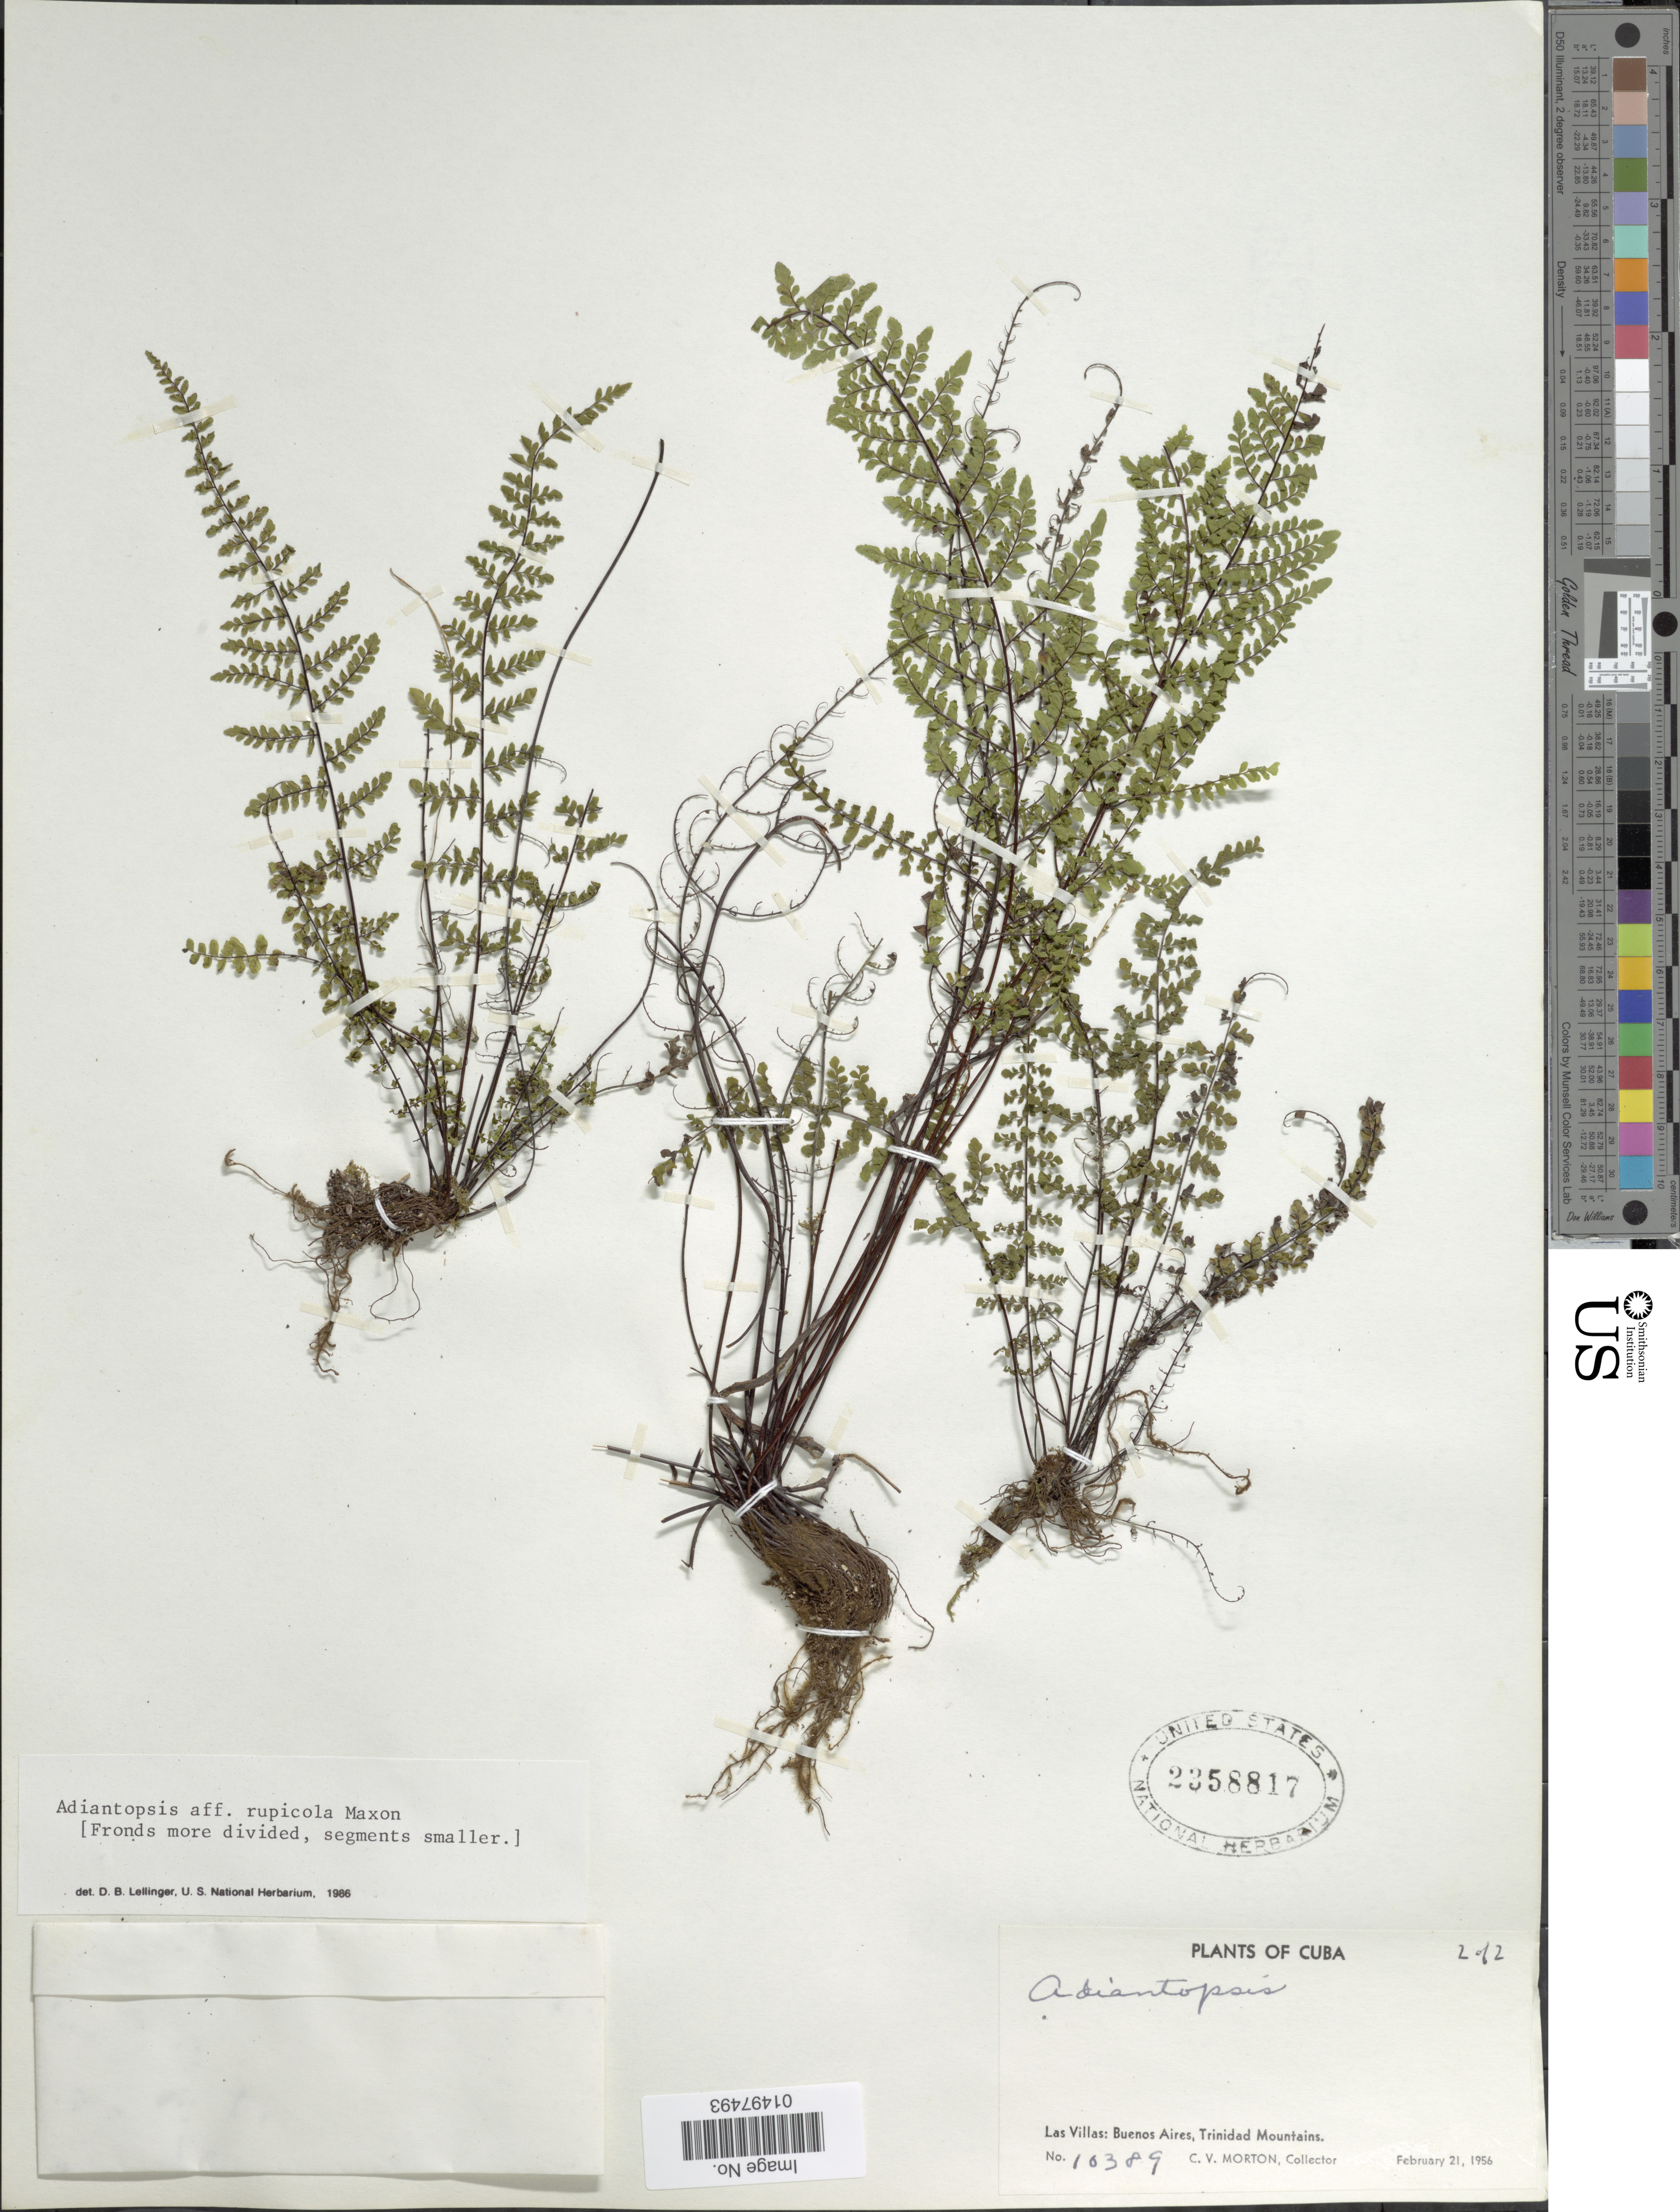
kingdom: Plantae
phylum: Tracheophyta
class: Polypodiopsida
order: Polypodiales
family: Pteridaceae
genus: Adiantopsis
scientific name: Adiantopsis vincentii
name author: M.S. Barker & Hickey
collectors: C. V. Morton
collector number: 10389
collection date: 1956-02-21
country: Cuba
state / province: Las Villas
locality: Buenos Aires, Trinidad Mountains.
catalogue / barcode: US 2358817